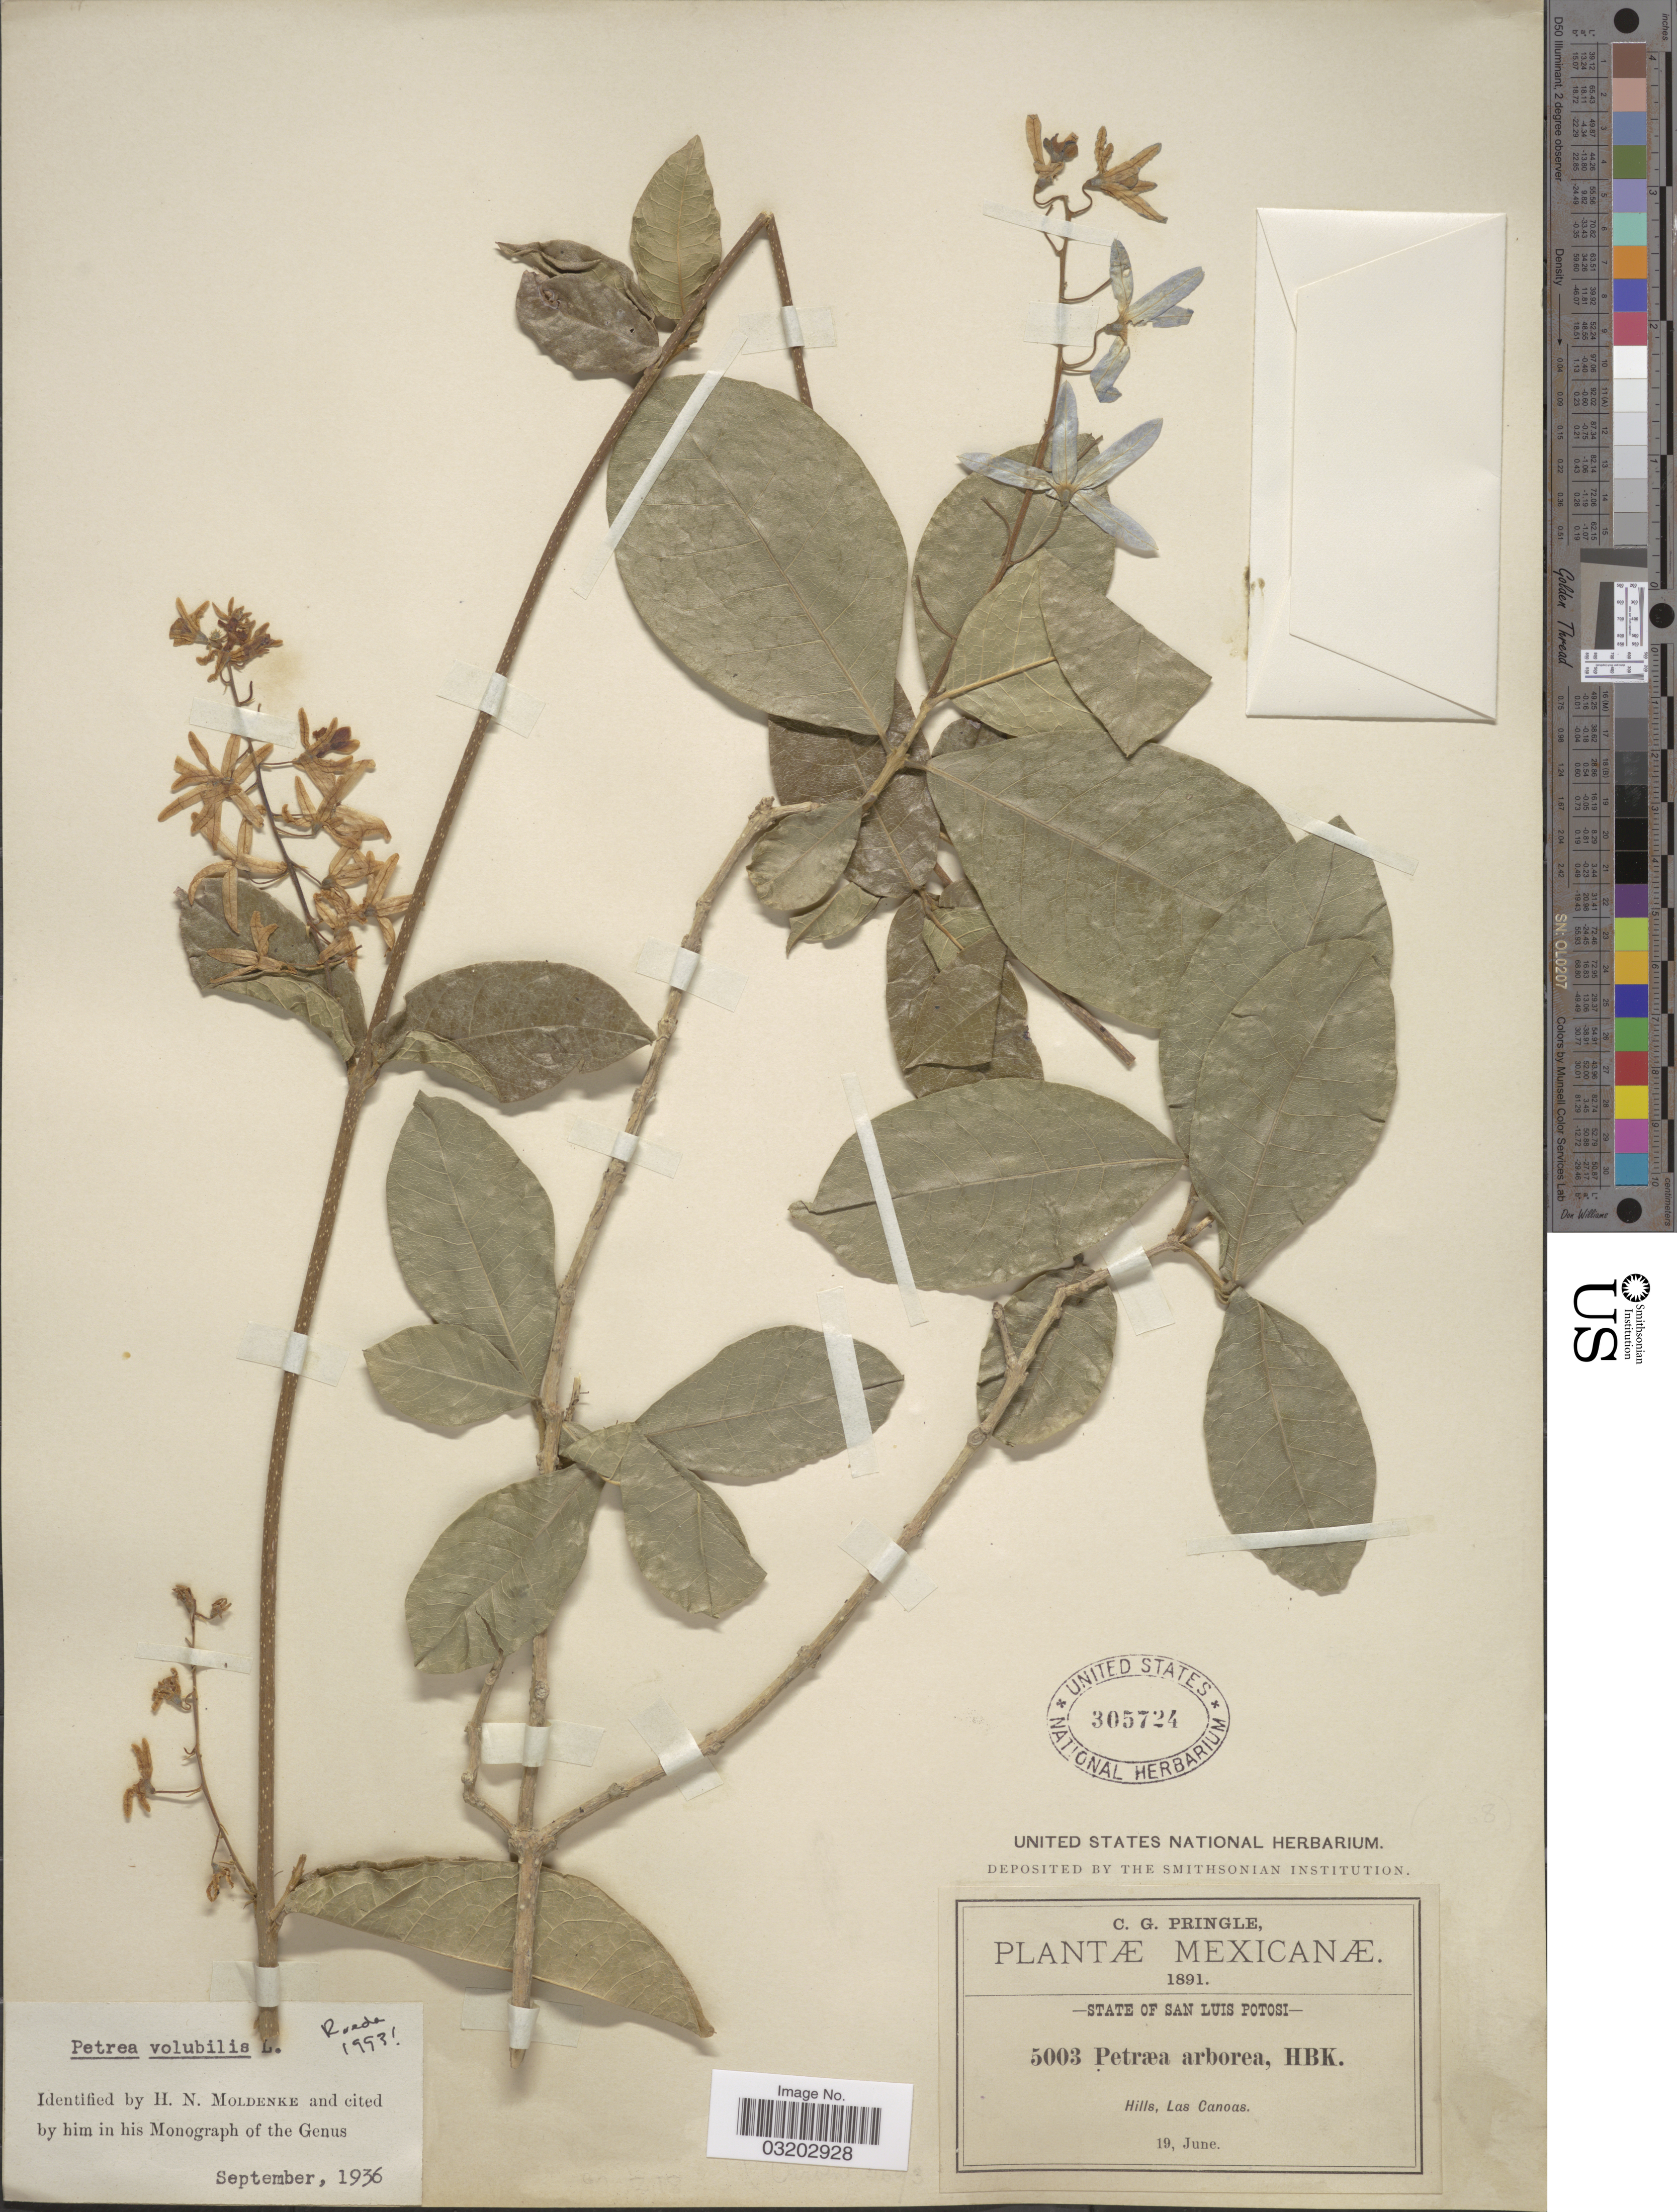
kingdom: Plantae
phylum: Tracheophyta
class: Magnoliopsida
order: Lamiales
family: Verbenaceae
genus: Petrea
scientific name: Petrea volubilis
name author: L.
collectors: C. G. Pringle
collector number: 5003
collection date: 1891-06-19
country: Mexico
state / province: San Luis Potosí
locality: Hills, Las Canoas.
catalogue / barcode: US 305724